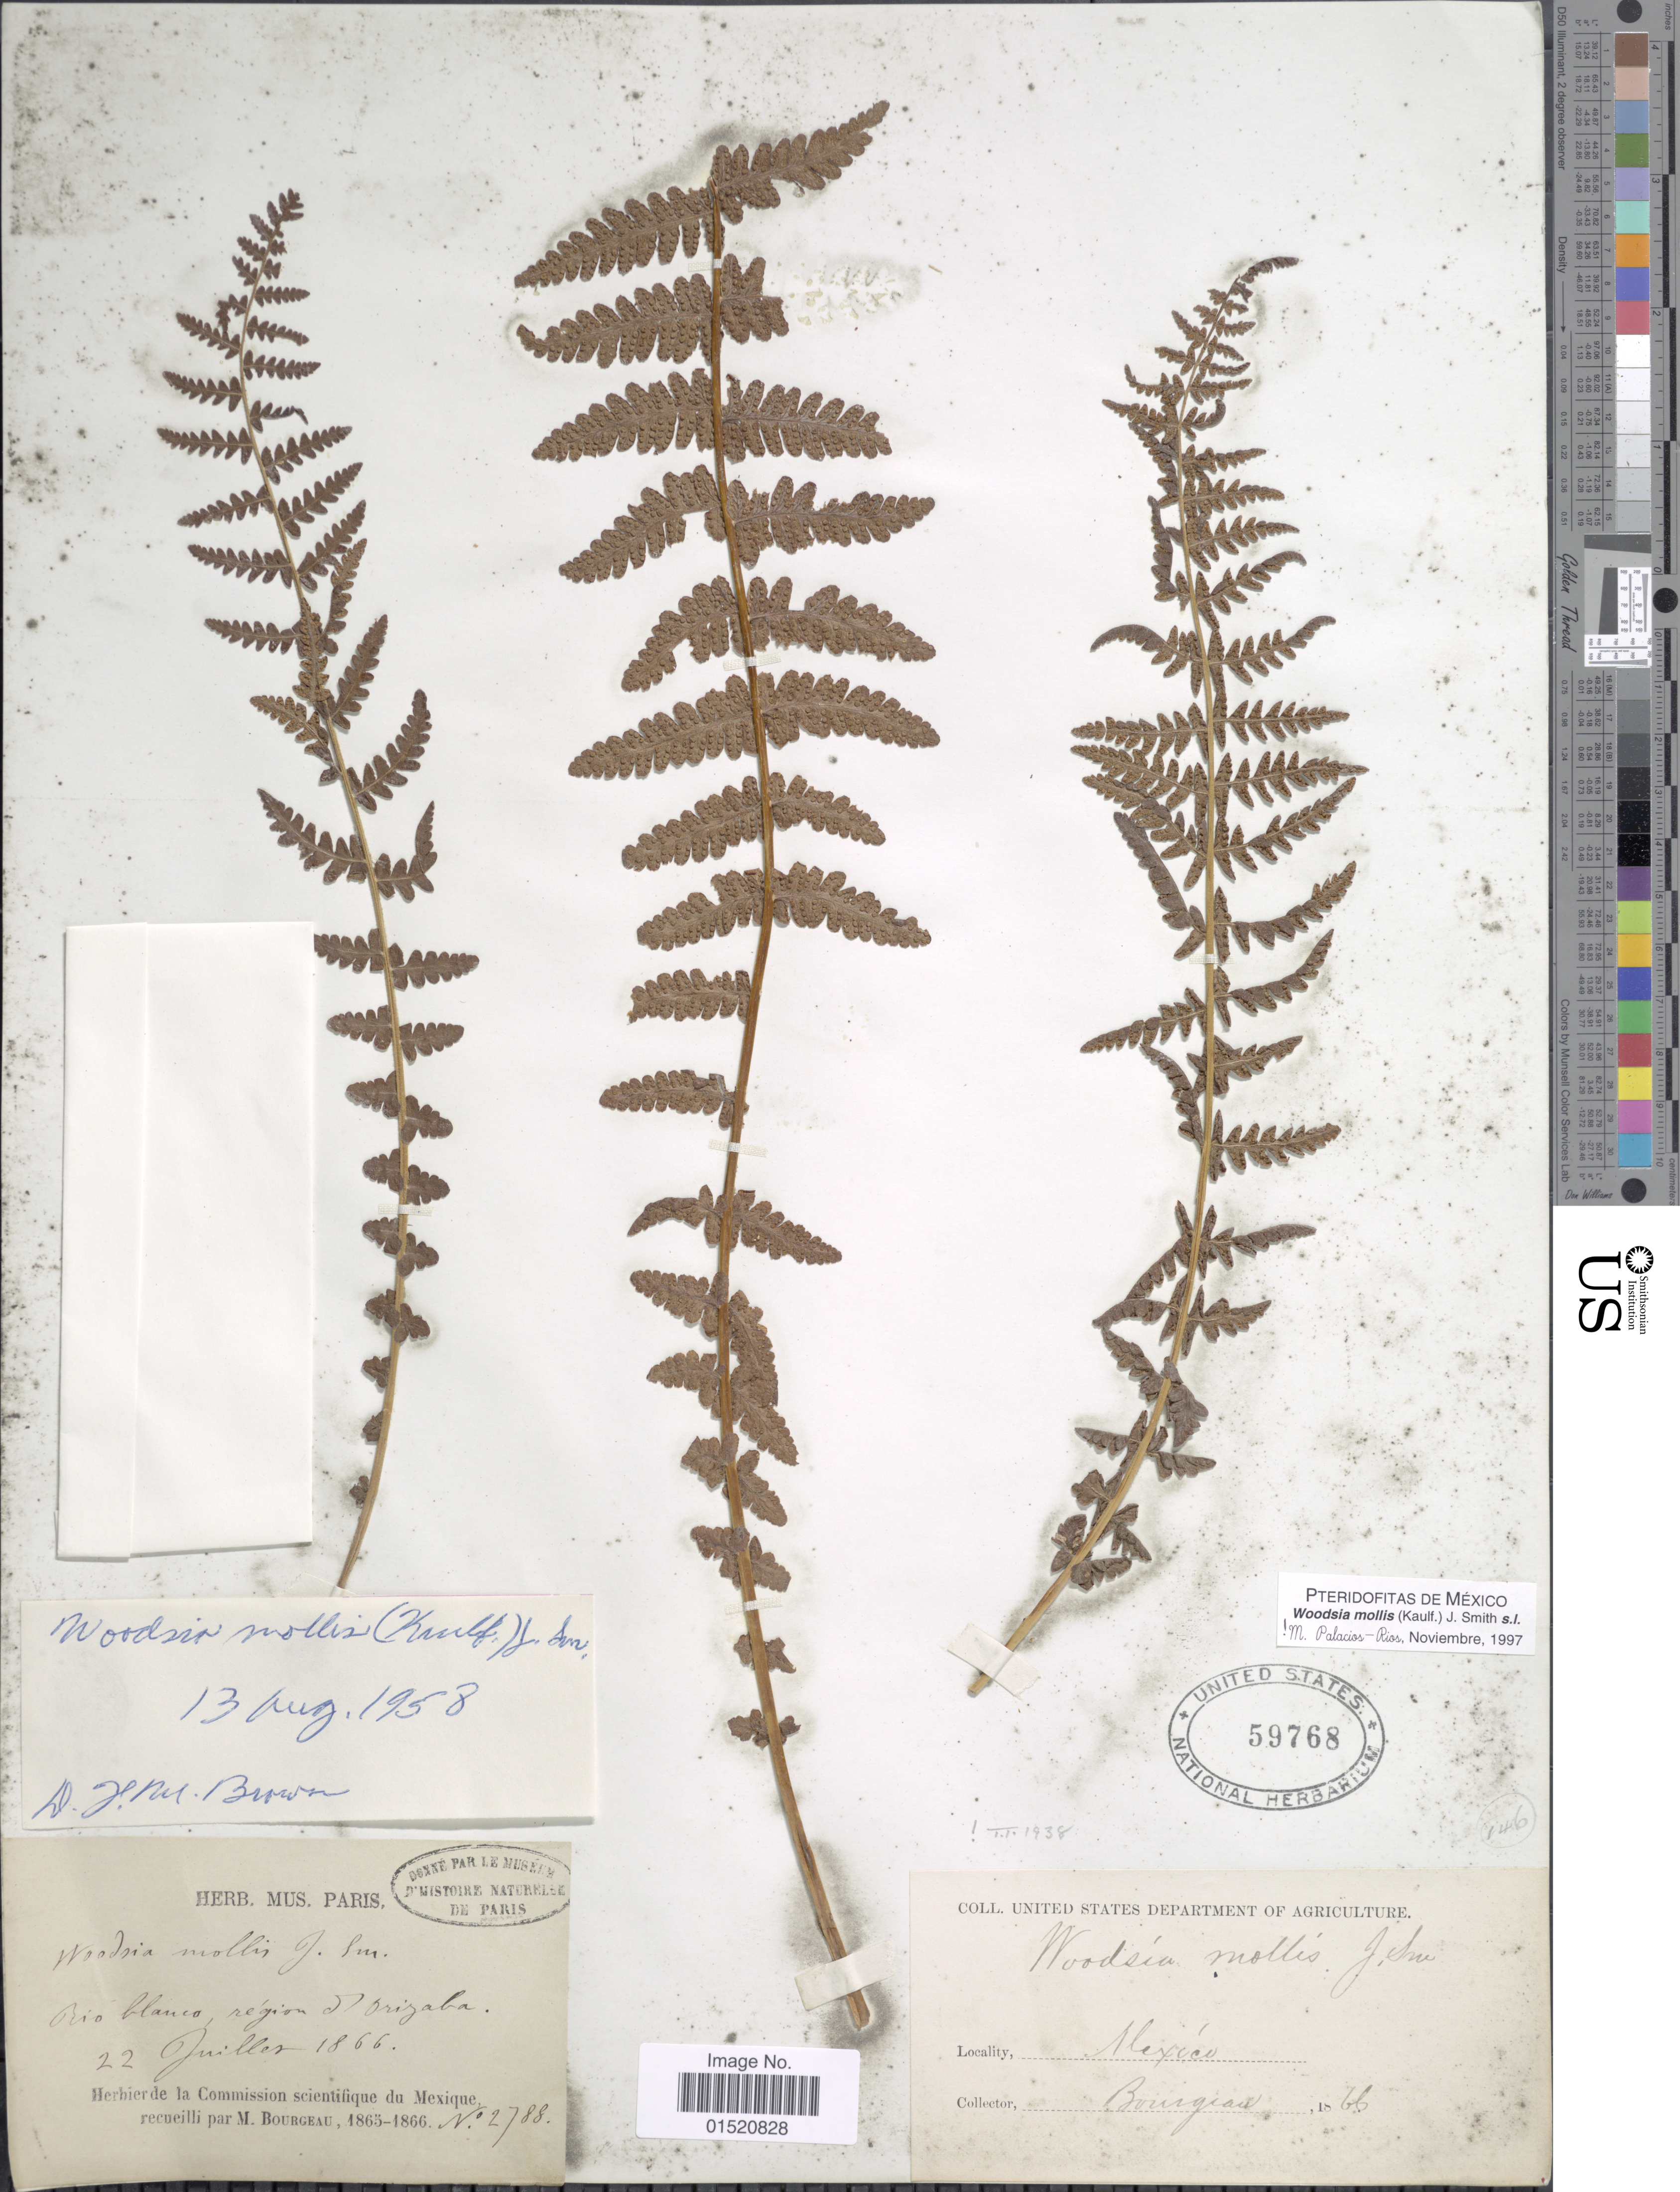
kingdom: Plantae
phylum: Tracheophyta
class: Polypodiopsida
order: Polypodiales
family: Woodsiaceae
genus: Woodsia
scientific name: Woodsia mollis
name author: (Kaulf.) J. Sm.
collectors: M. Bourgeau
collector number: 2788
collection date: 1866-07-22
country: Mexico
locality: Rio Blanco, région d'Orizaba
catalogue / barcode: US 59768